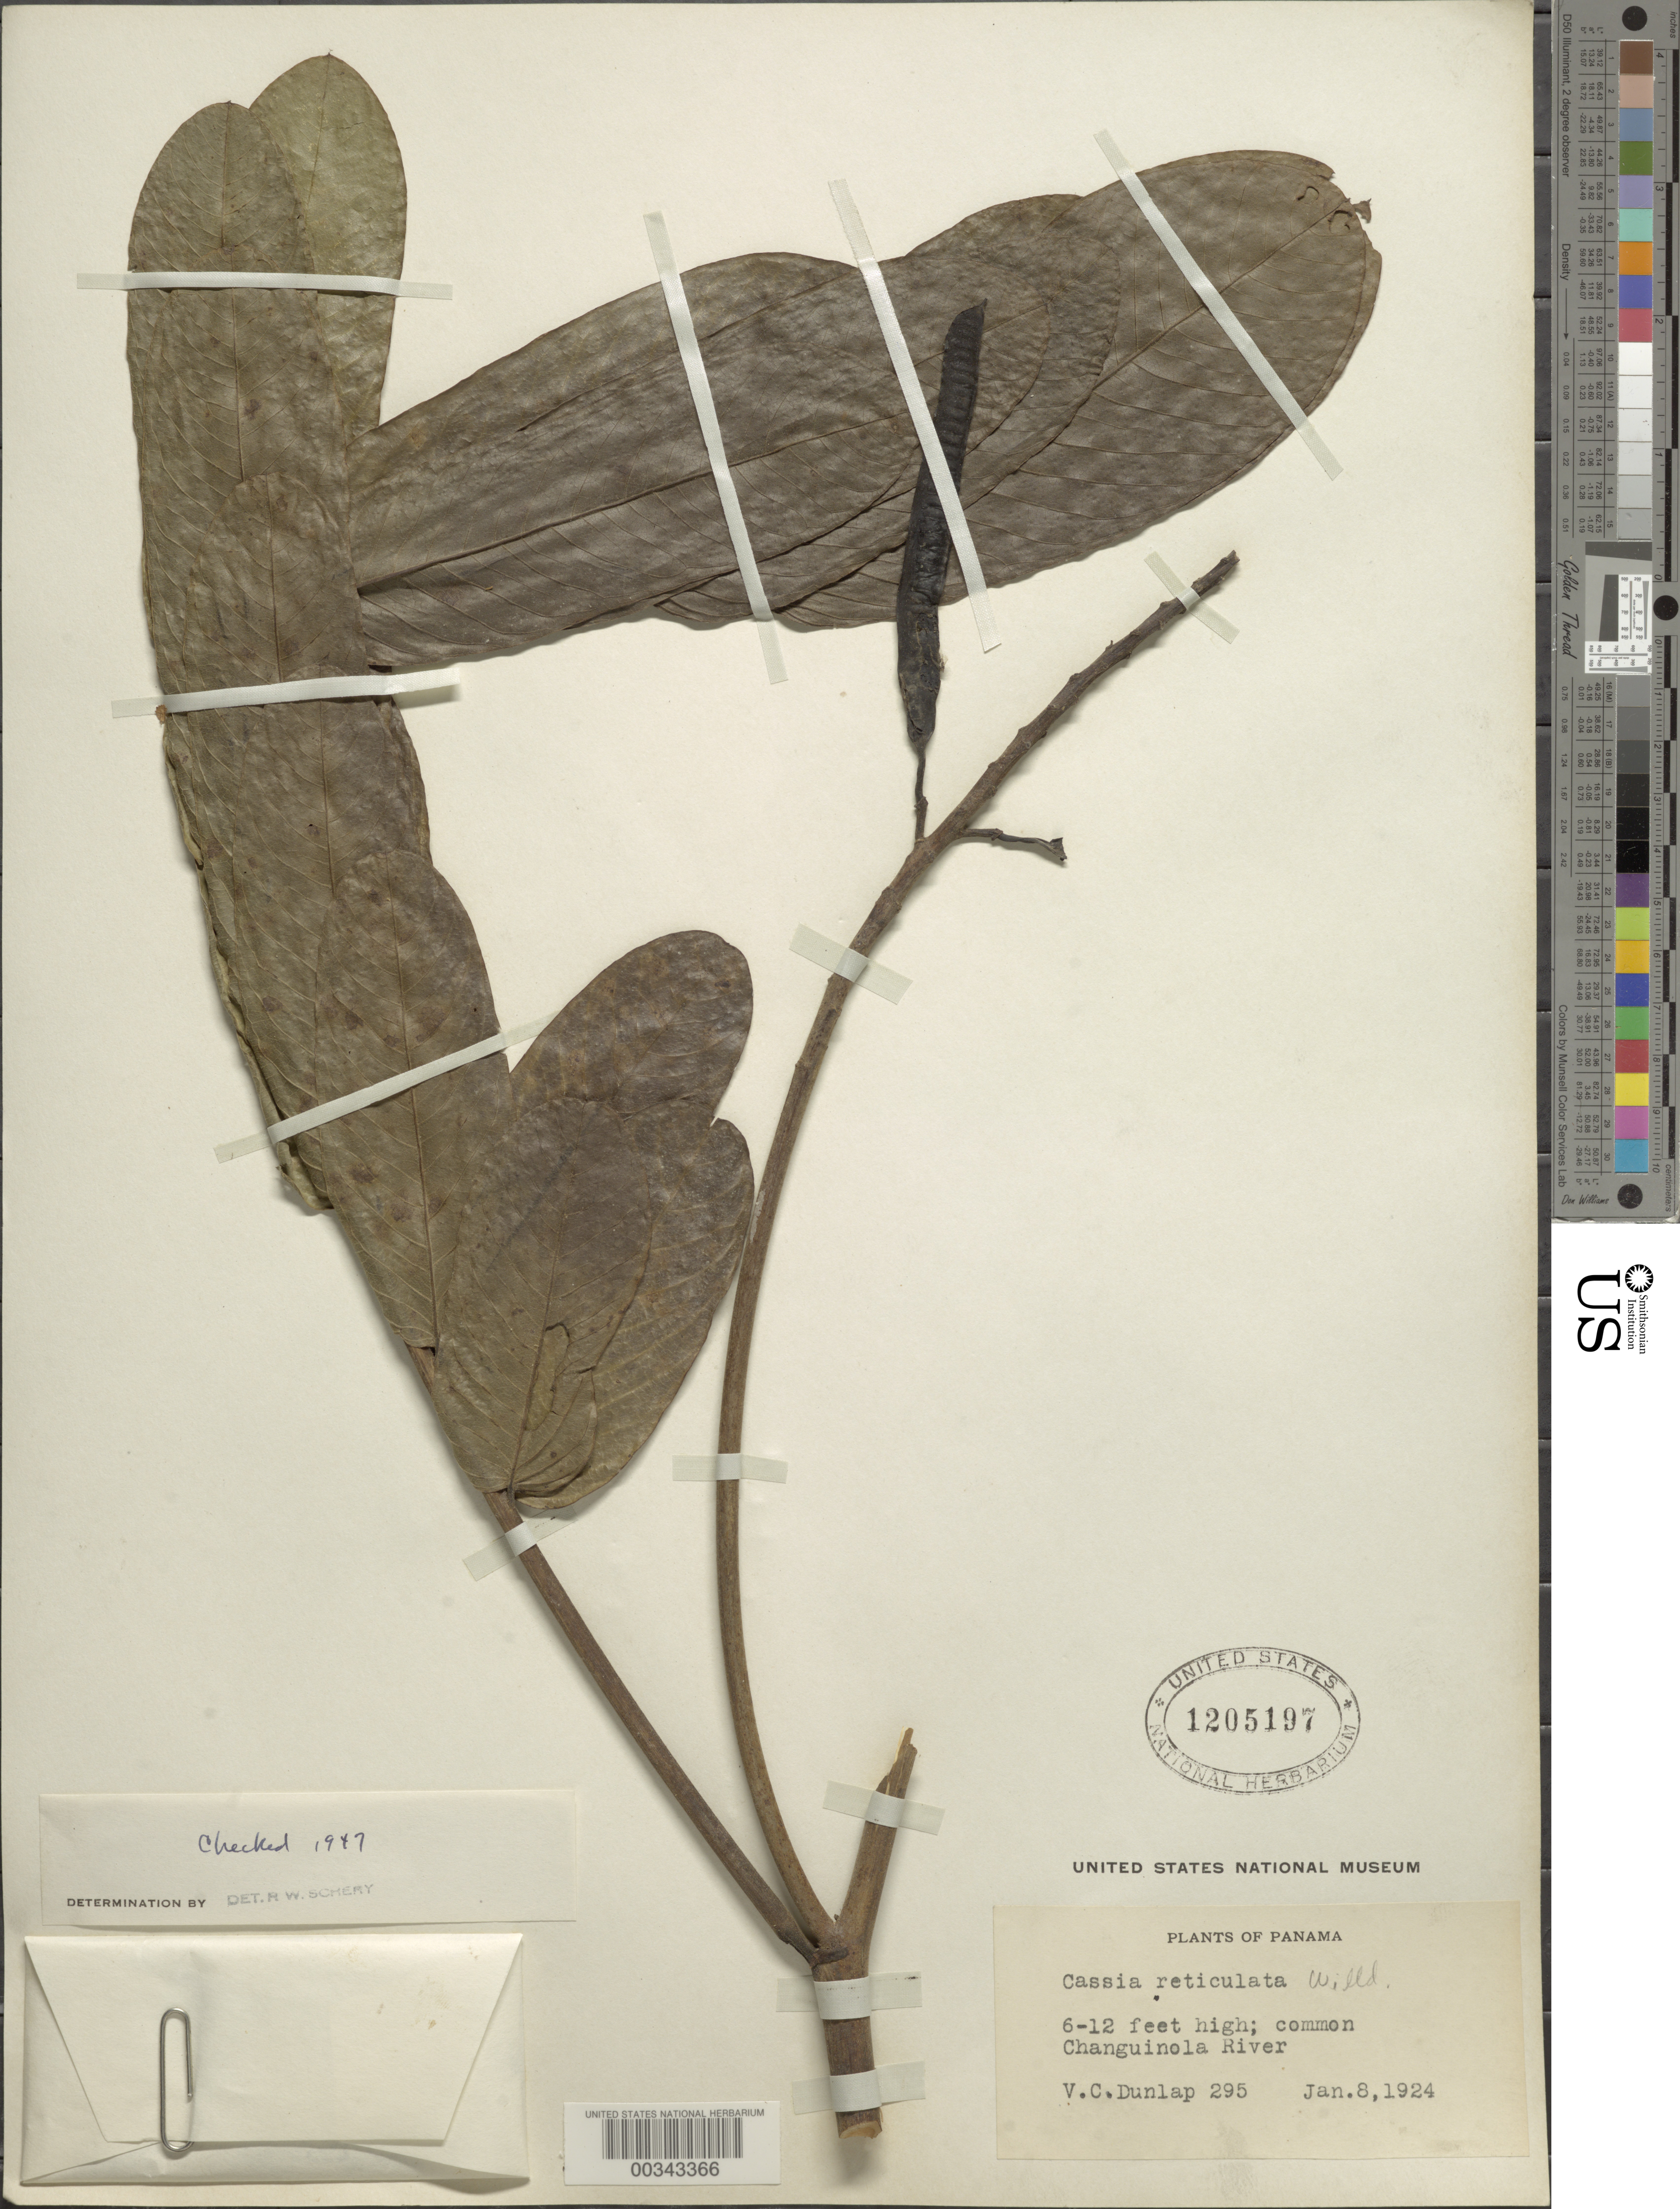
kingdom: Plantae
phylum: Tracheophyta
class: Magnoliopsida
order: Fabales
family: Fabaceae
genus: Senna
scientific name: Senna reticulata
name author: (Willd.) H.S. Irwin & Barneby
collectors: V. C. Dunlap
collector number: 295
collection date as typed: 08 Jan 1924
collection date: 1924-01-08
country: Panama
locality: Changuinola River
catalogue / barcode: US 1205197